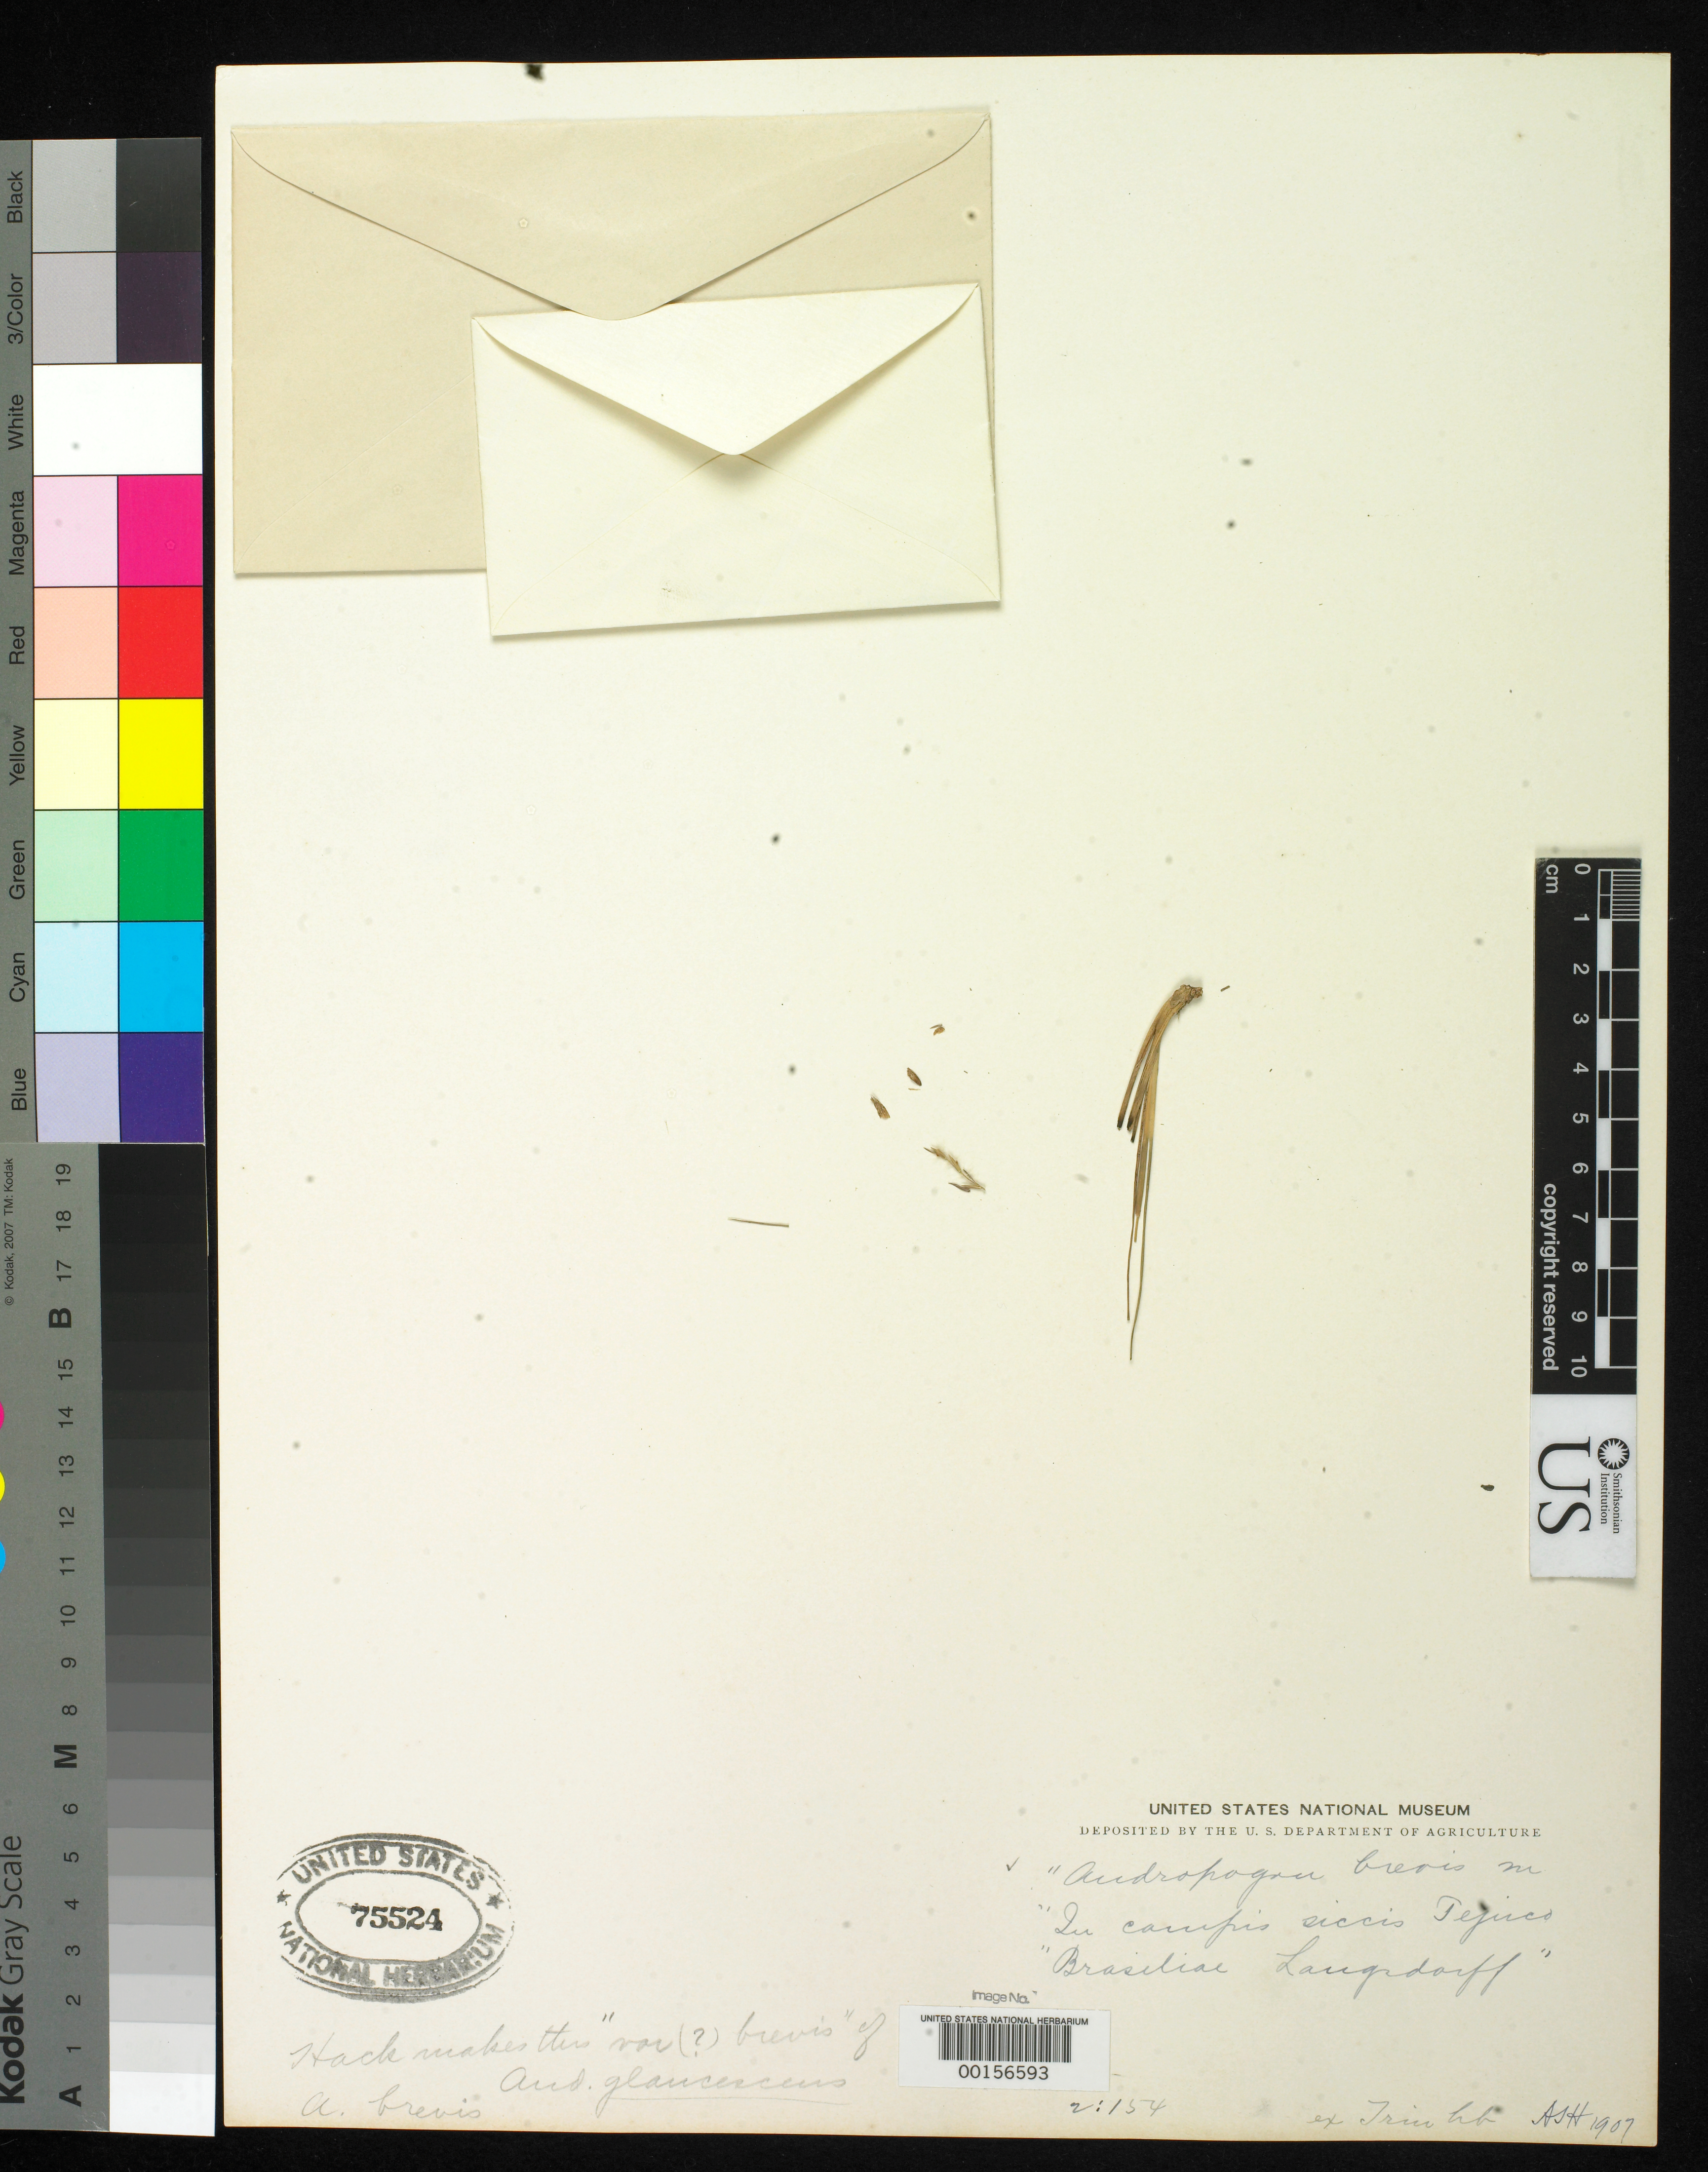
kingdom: Plantae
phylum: Tracheophyta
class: Liliopsida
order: Poales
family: Poaceae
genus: Andropogon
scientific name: Andropogon brevis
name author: Trin.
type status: Type Fragment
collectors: G. H. von Langsdorff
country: Brazil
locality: In campis Siccis Fejuco.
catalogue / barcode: US 75524